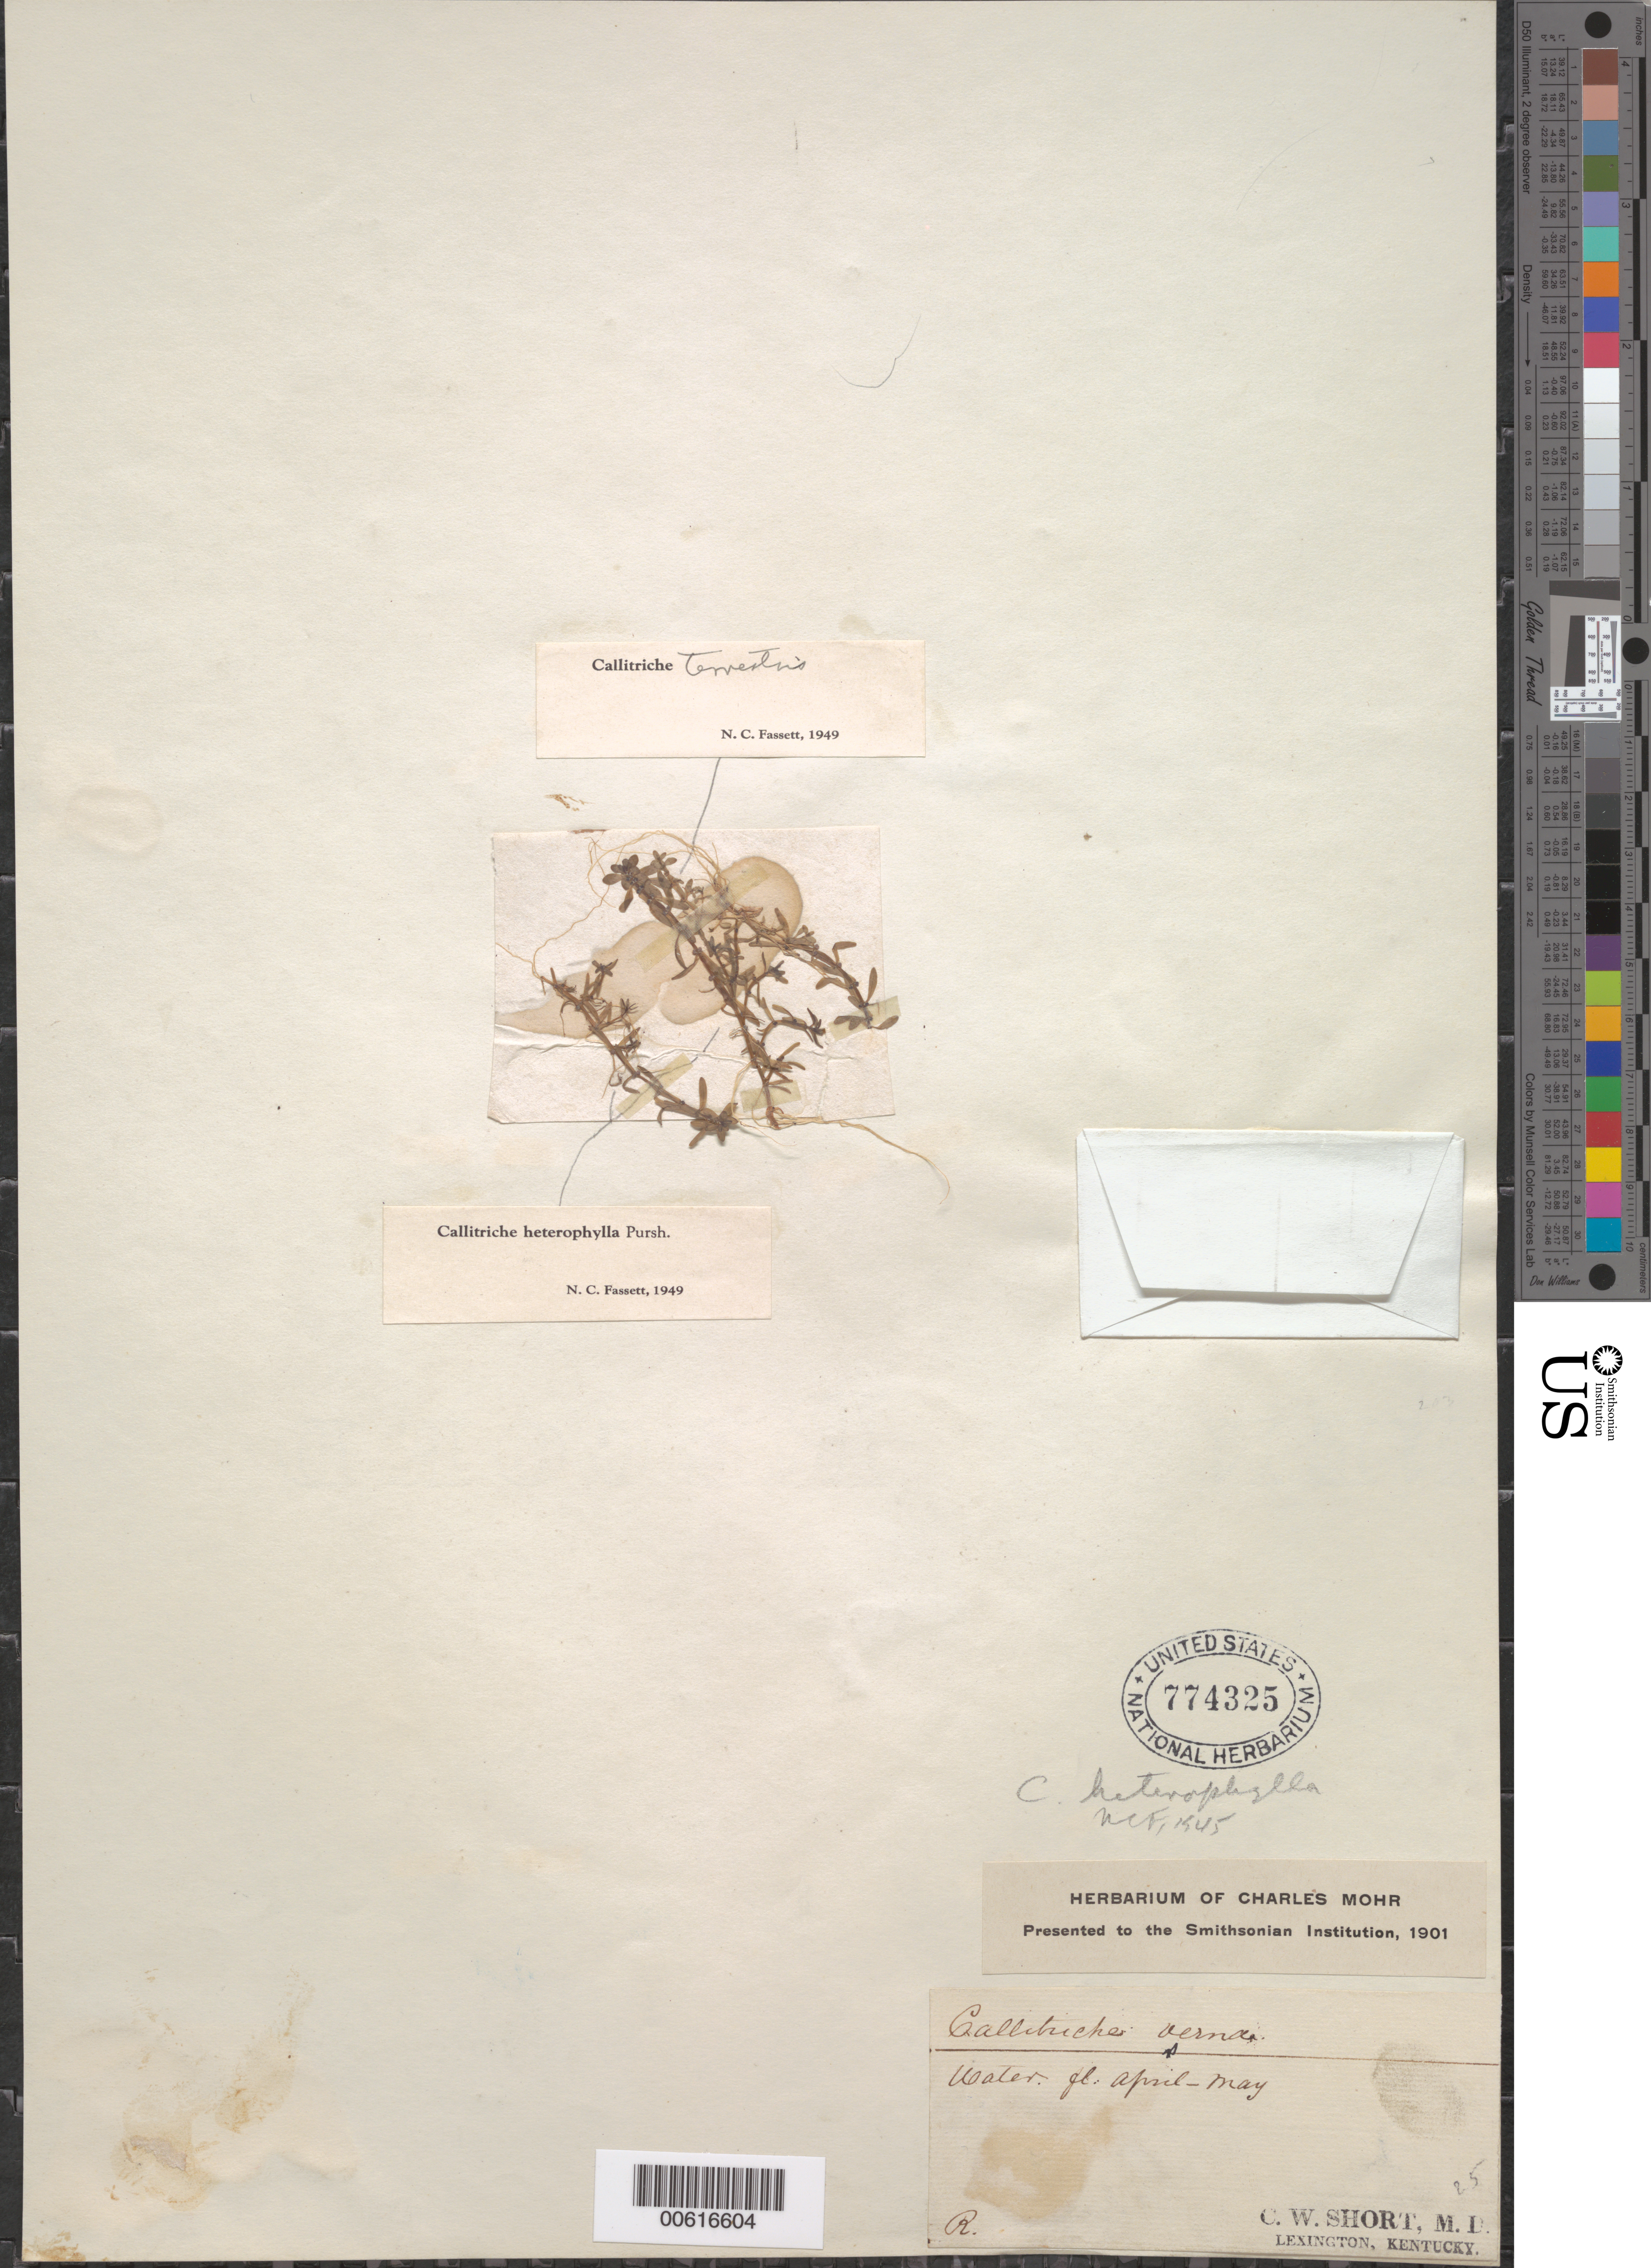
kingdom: Plantae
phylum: Tracheophyta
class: Magnoliopsida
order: Lamiales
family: Plantaginaceae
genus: Callitriche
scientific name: Callitriche heterophylla Pursh emend. Darby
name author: Pursh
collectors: C. W. Short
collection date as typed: Apr ---- to -- May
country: United States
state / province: Kentucky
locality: Lexington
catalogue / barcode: US 774325